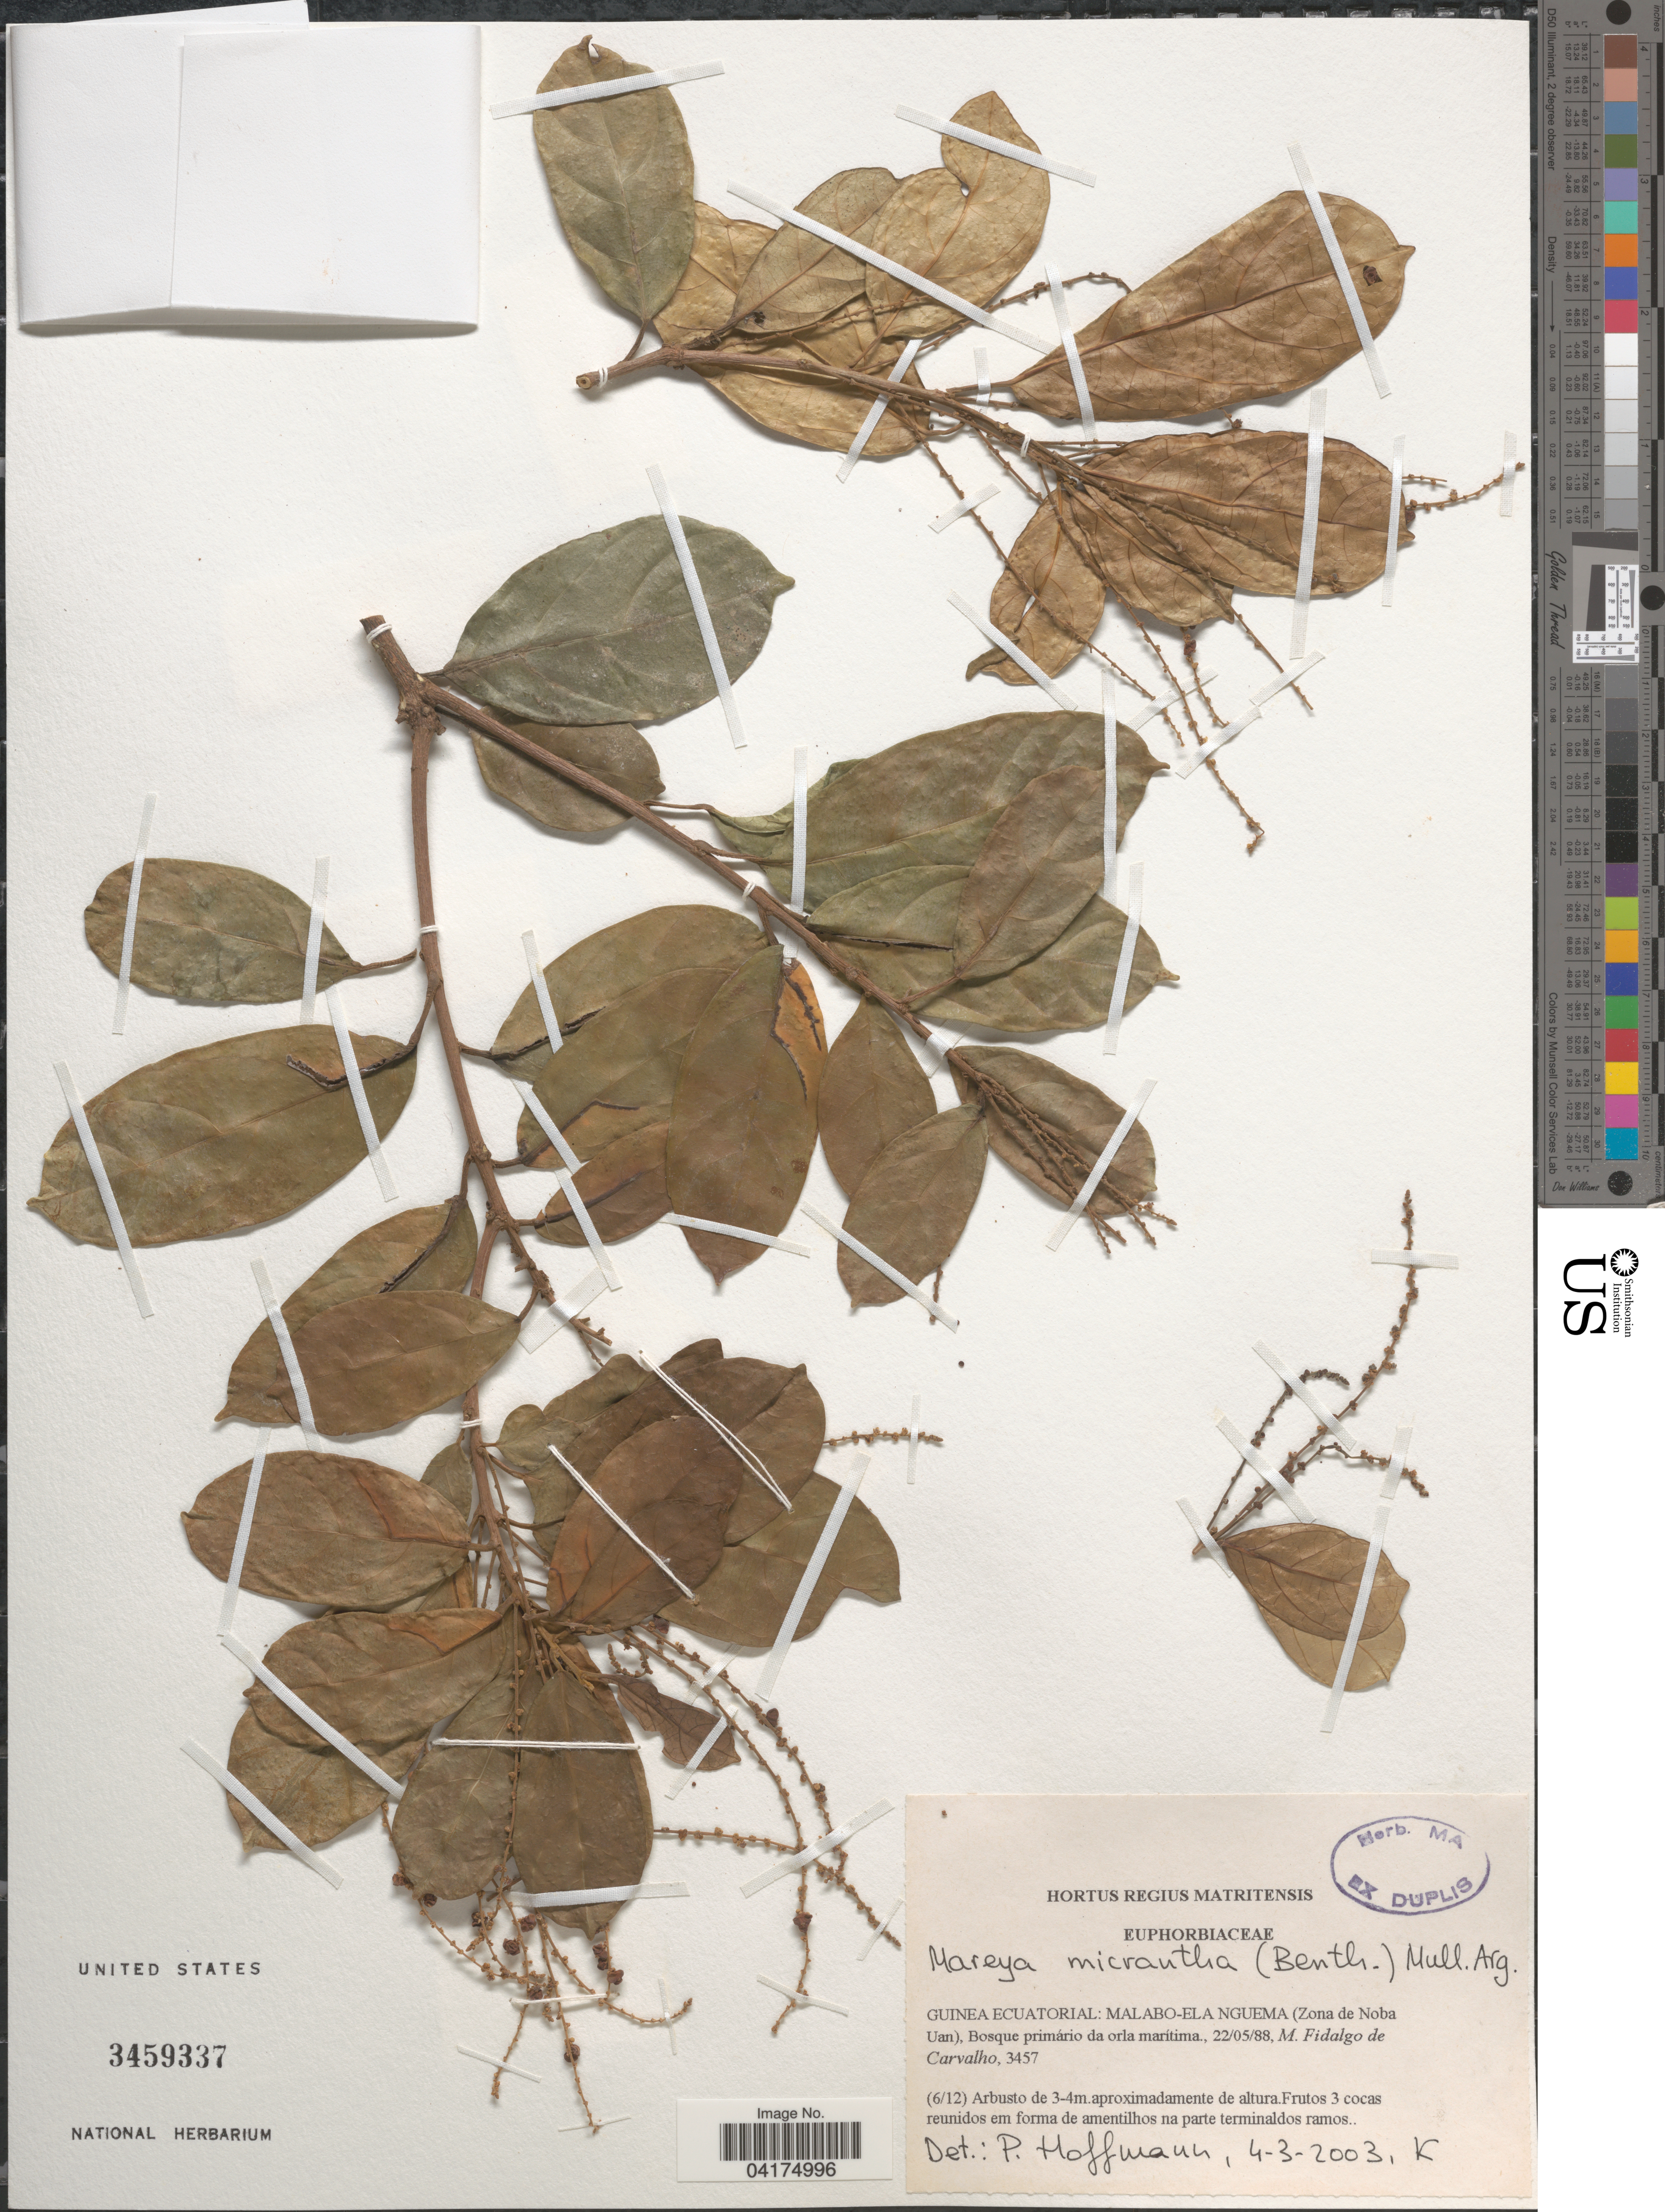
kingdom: Plantae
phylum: Tracheophyta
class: Magnoliopsida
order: Malpighiales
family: Euphorbiaceae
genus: Mareya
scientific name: Mareya micrantha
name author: (Benth.) Müll. Arg.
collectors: M. Fidalgo de Carvalho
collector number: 3457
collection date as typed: Transcribed d/m/y: 22/5/88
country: Equatorial Guinea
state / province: Bioko Norte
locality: Malabo-Ela Nguema (Zona de Noba Uan), Bosque primario da orla maritima.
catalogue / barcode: US 3459337